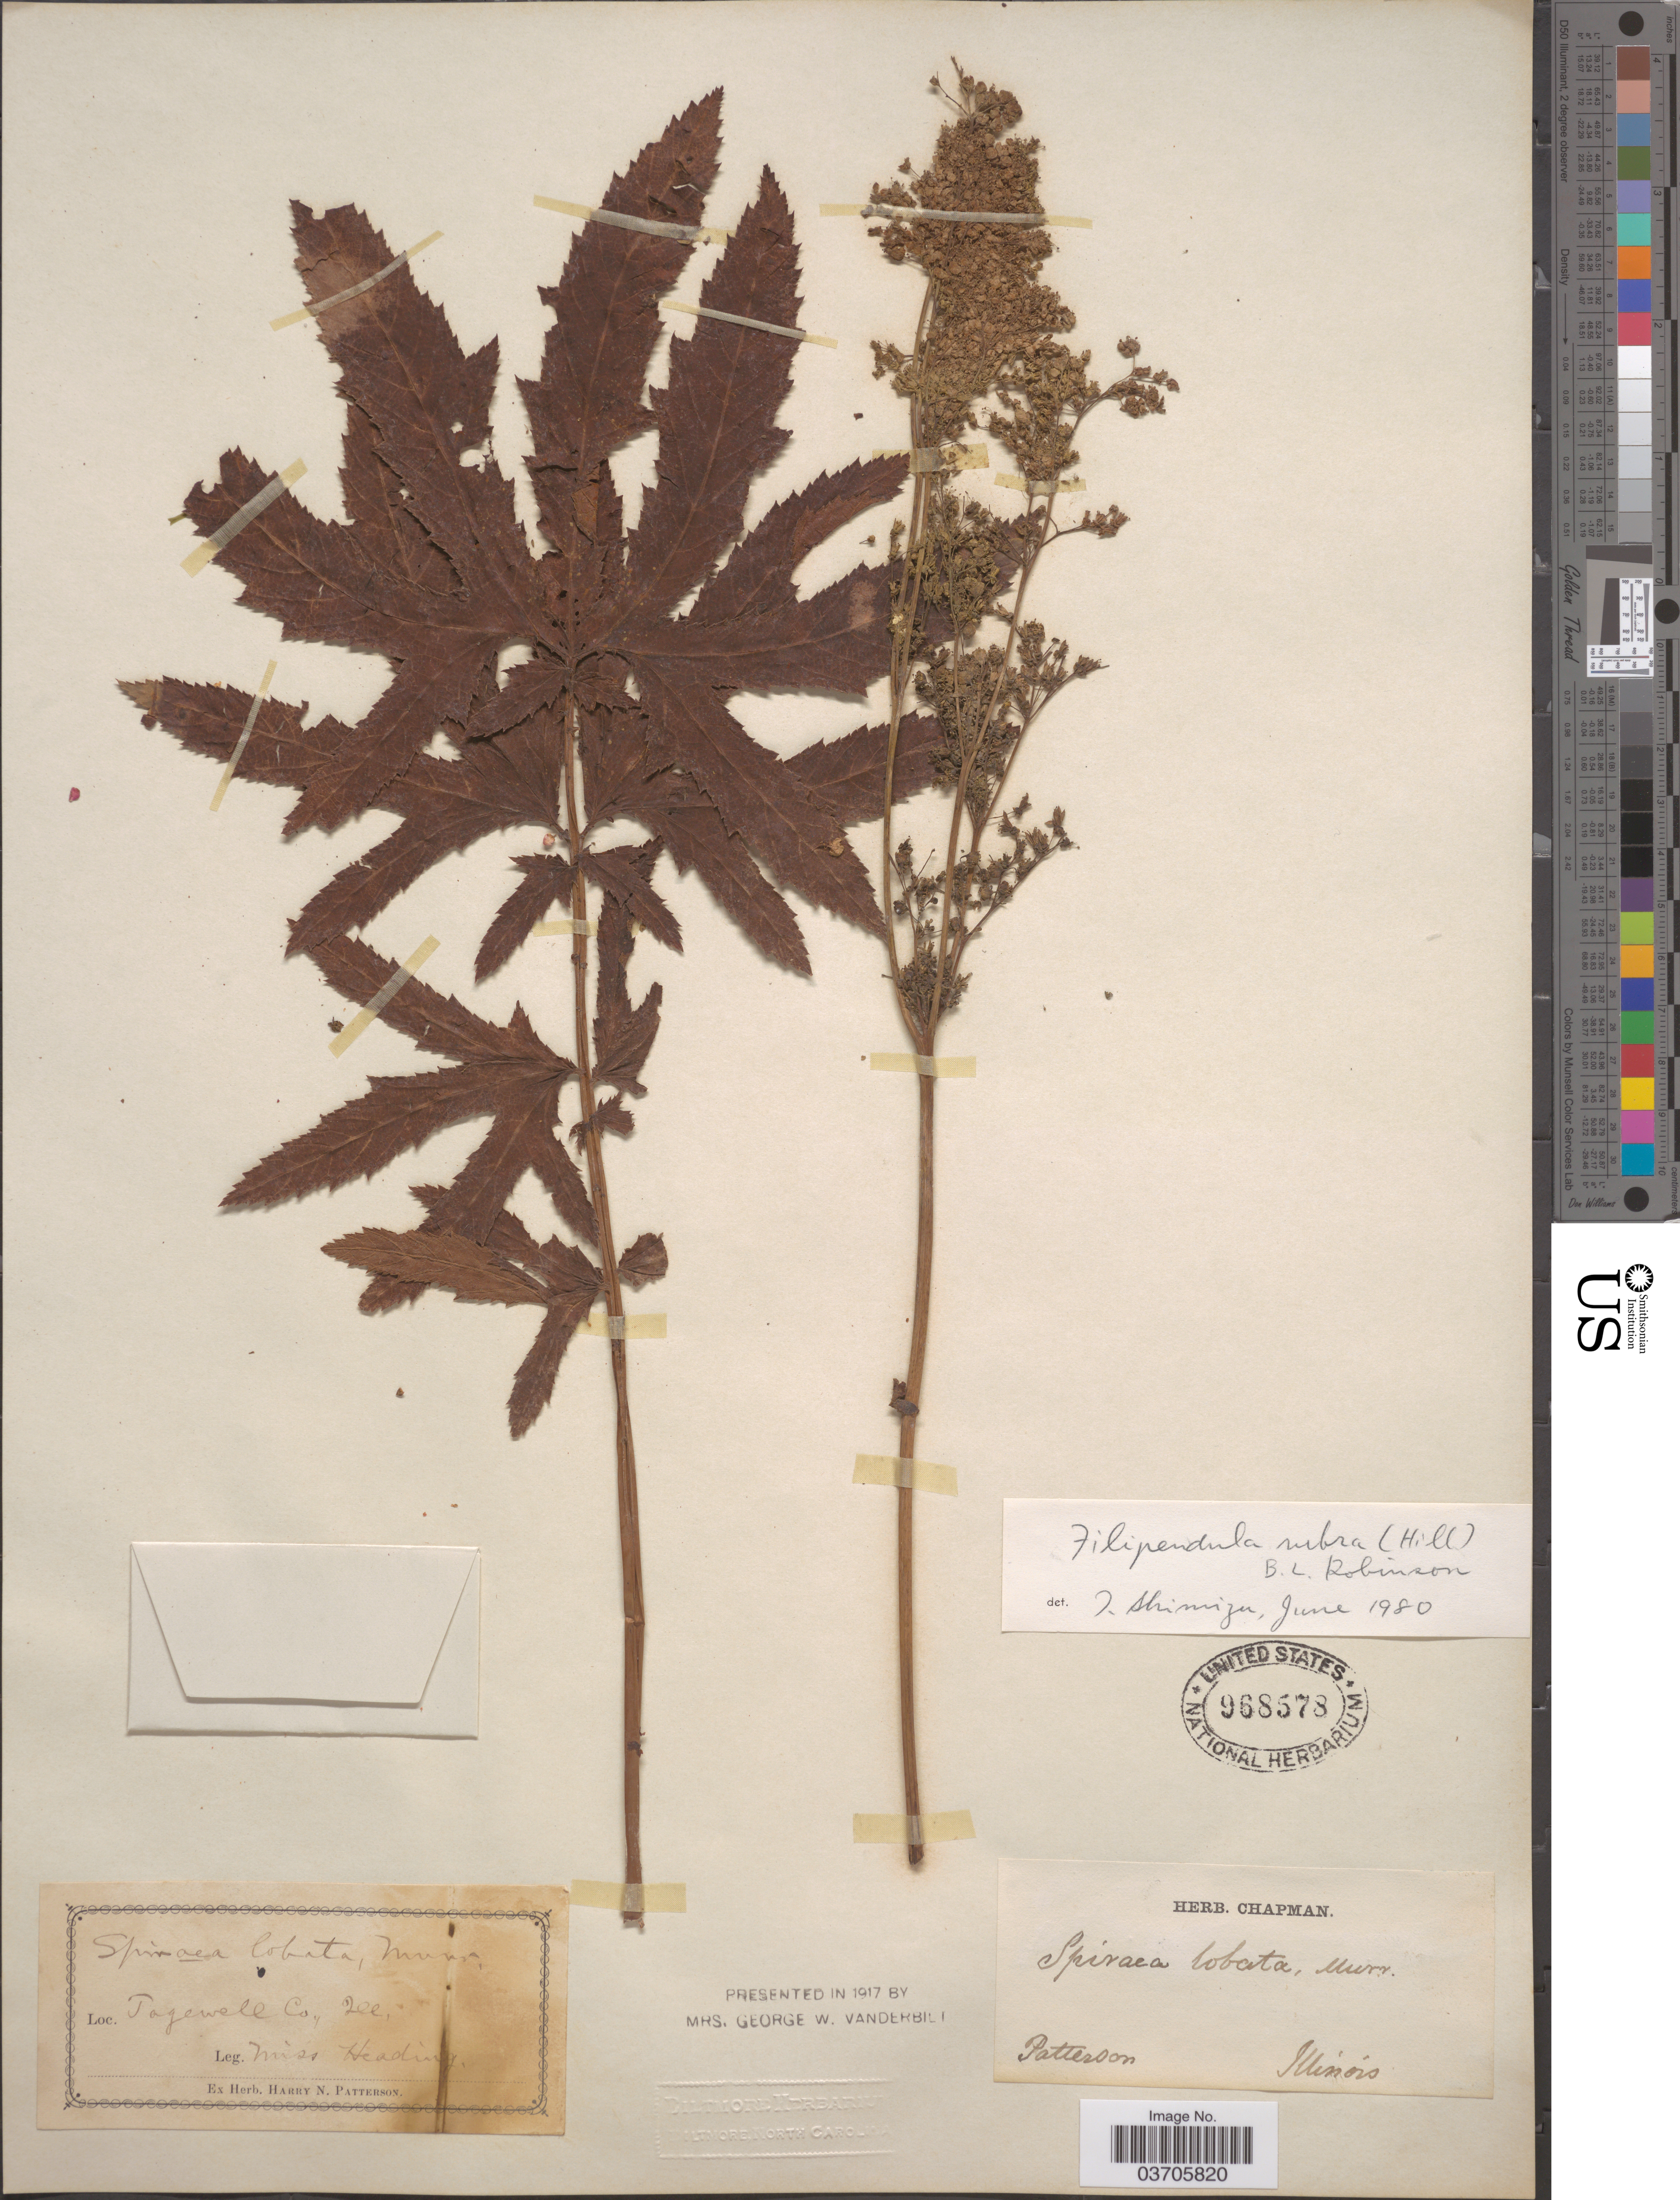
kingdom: Plantae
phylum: Tracheophyta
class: Magnoliopsida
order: Rosales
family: Rosaceae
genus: Filipendula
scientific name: Filipendula rubra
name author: (Hill) B.L. Rob.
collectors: Miss Heading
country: United States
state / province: Illinois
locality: Togewell Co. Patterson.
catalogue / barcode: US 968578